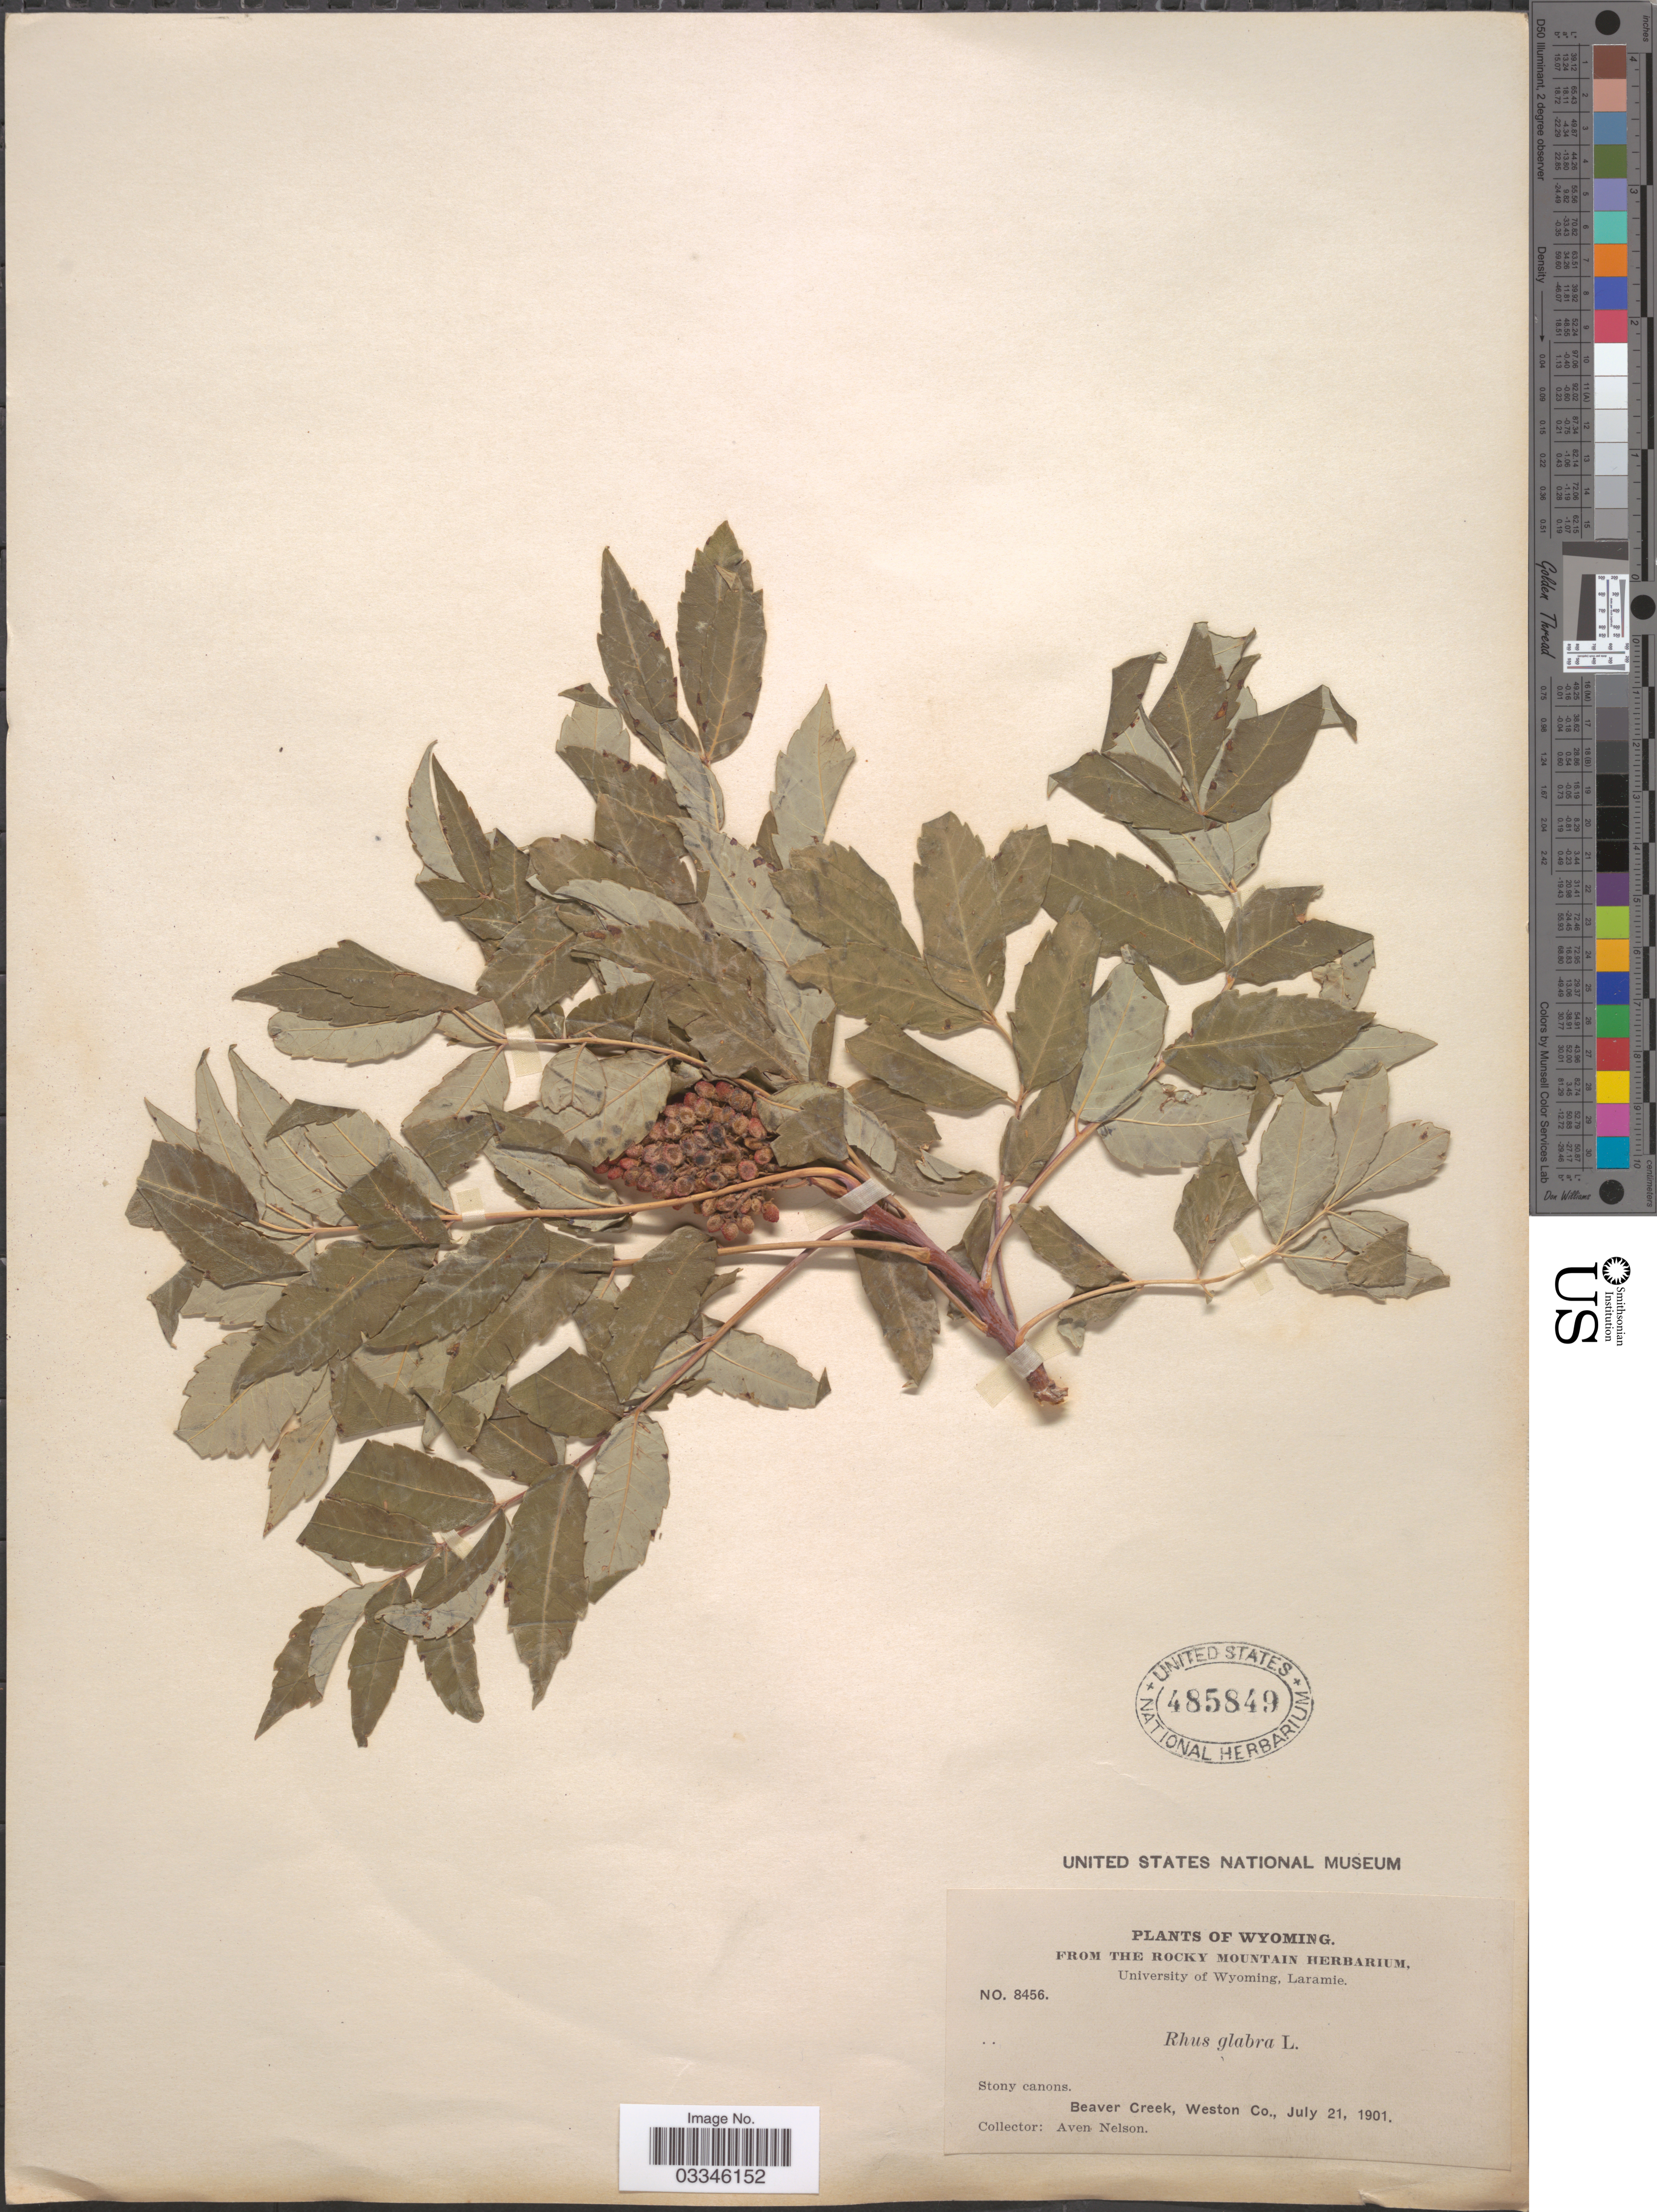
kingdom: Plantae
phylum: Tracheophyta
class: Magnoliopsida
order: Sapindales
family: Anacardiaceae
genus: Rhus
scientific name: Rhus glabra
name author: L.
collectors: A. Nelson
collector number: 8456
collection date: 1901-07-21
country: United States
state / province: Wyoming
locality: Beaver Creek, Weston Co.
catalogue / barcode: US 485849